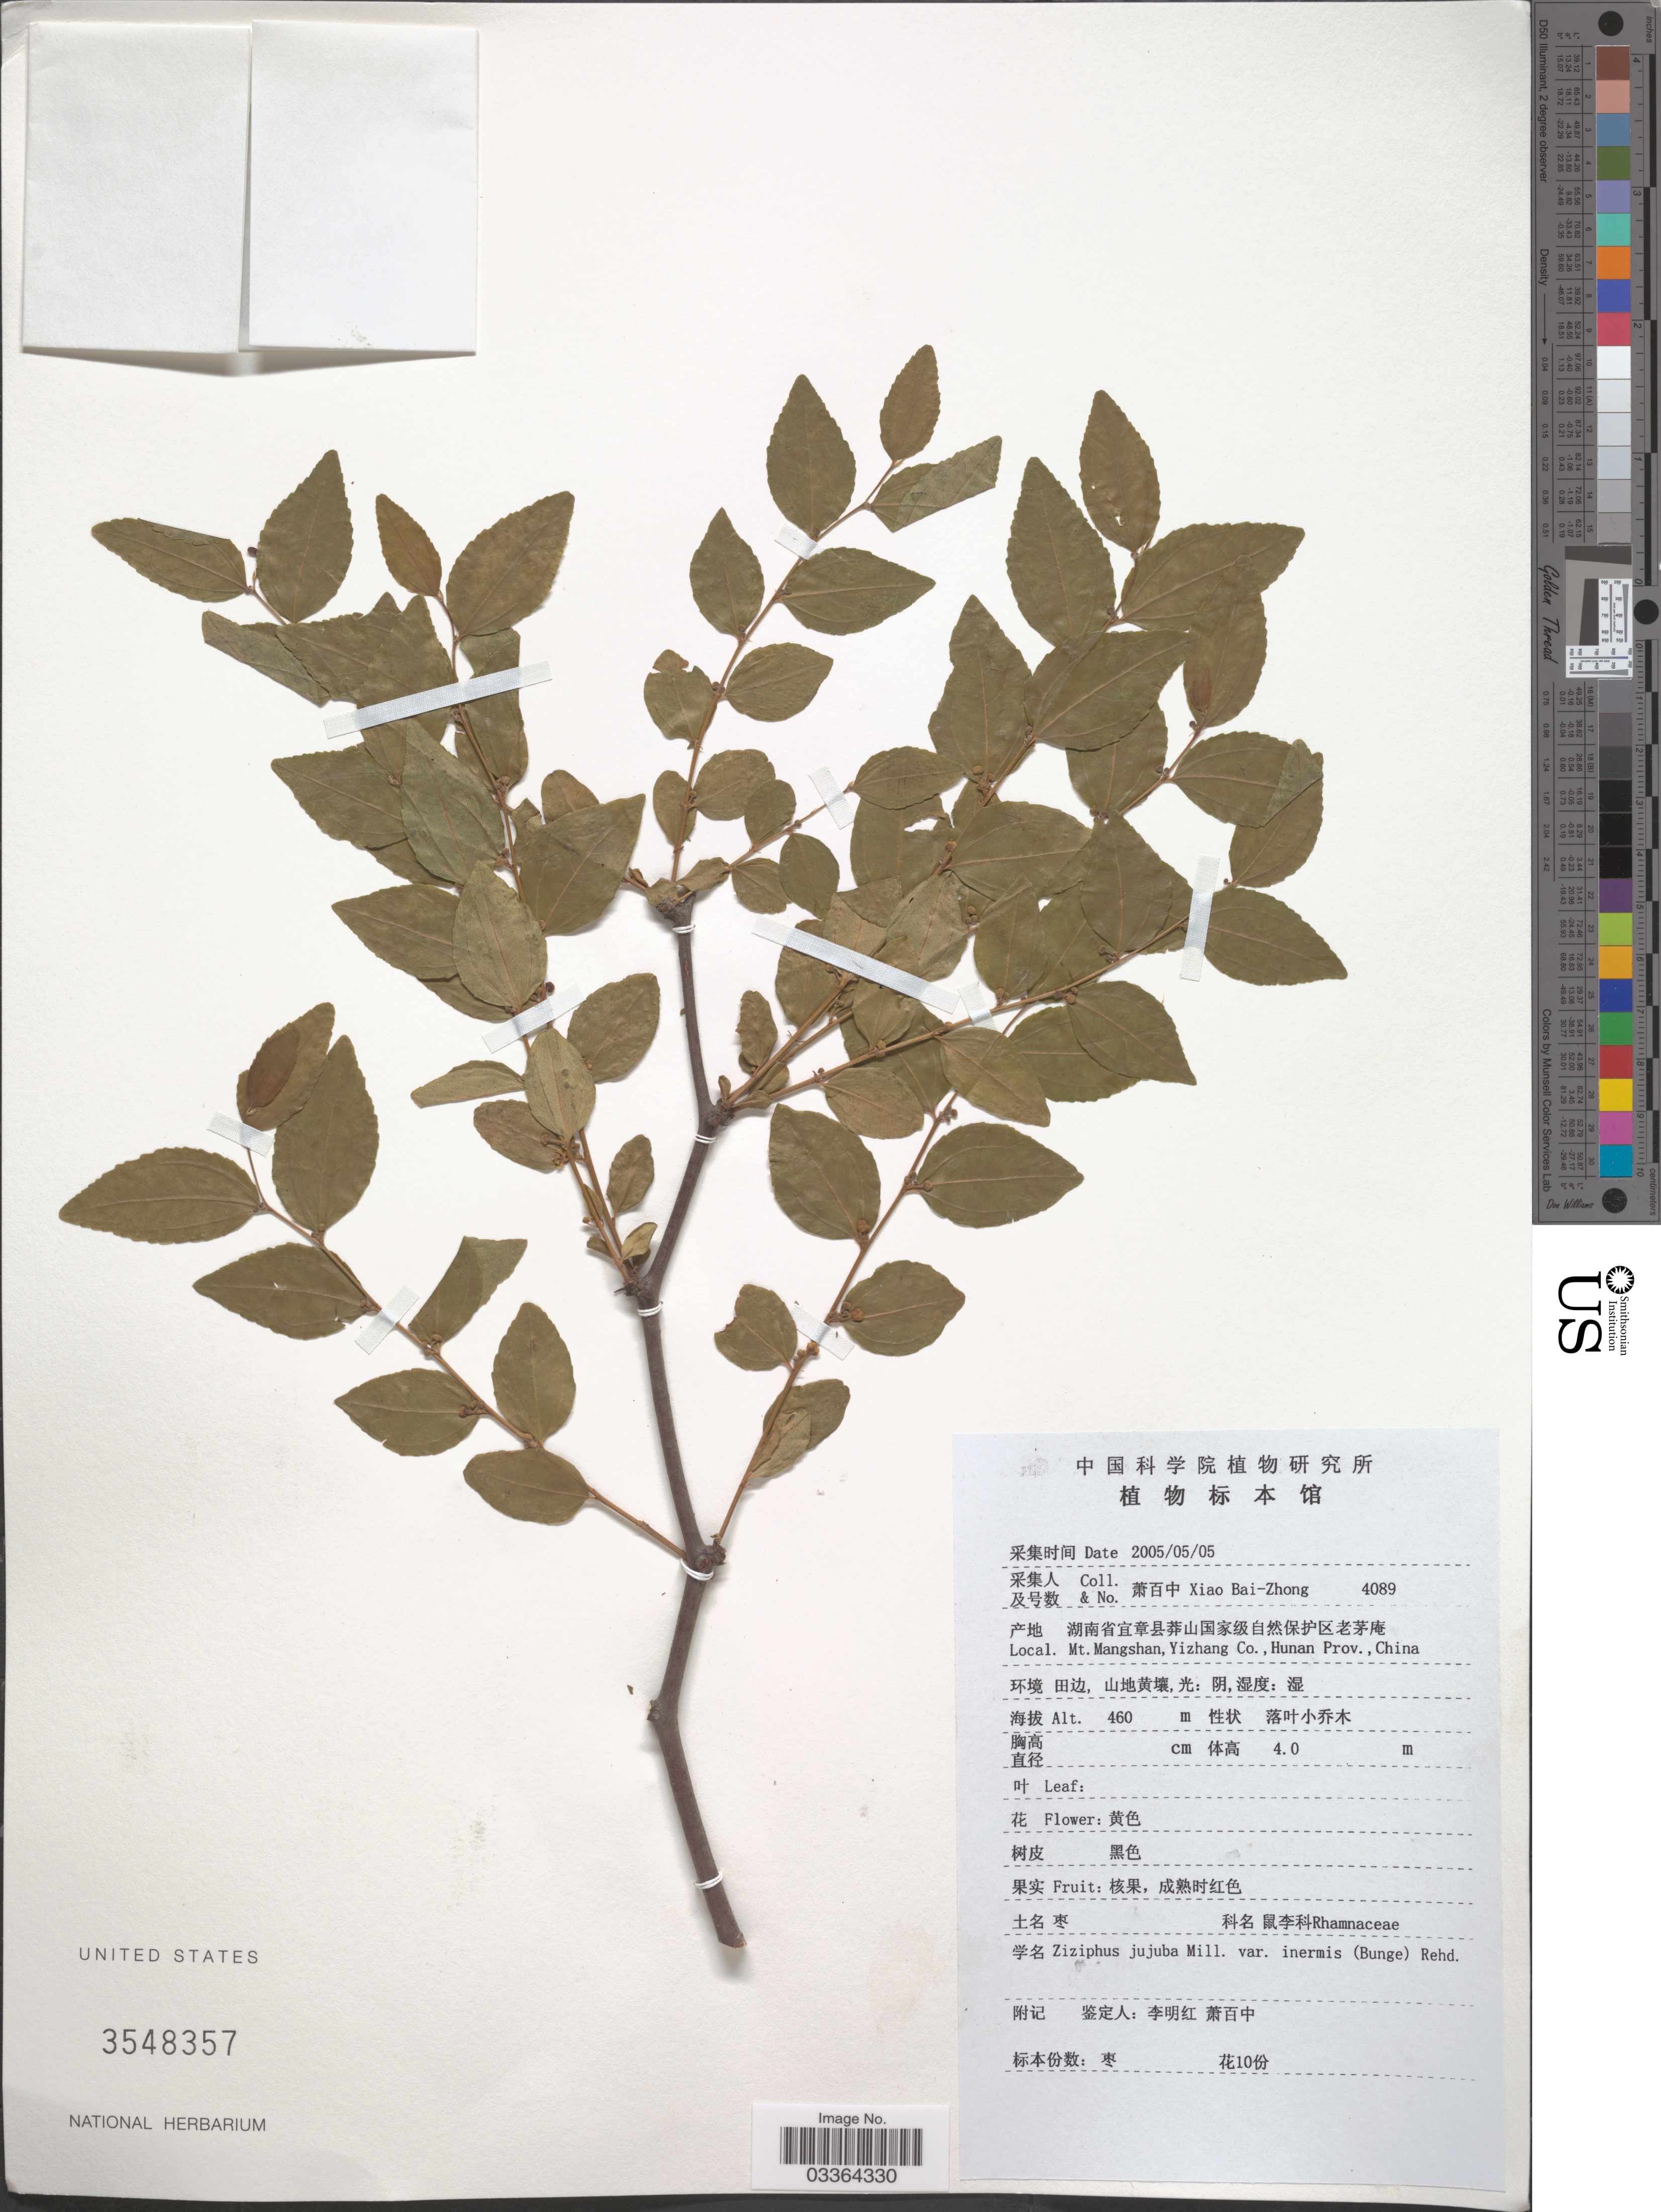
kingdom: Plantae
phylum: Tracheophyta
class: Magnoliopsida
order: Rosales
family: Rhamnaceae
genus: Ziziphus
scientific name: Ziziphus jujuba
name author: Mill.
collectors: B. Z. Xiao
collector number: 4089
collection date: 2005-05-05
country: China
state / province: Hunan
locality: Mt. Mangshan, Yizhang Co.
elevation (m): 460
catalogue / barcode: US 3548357